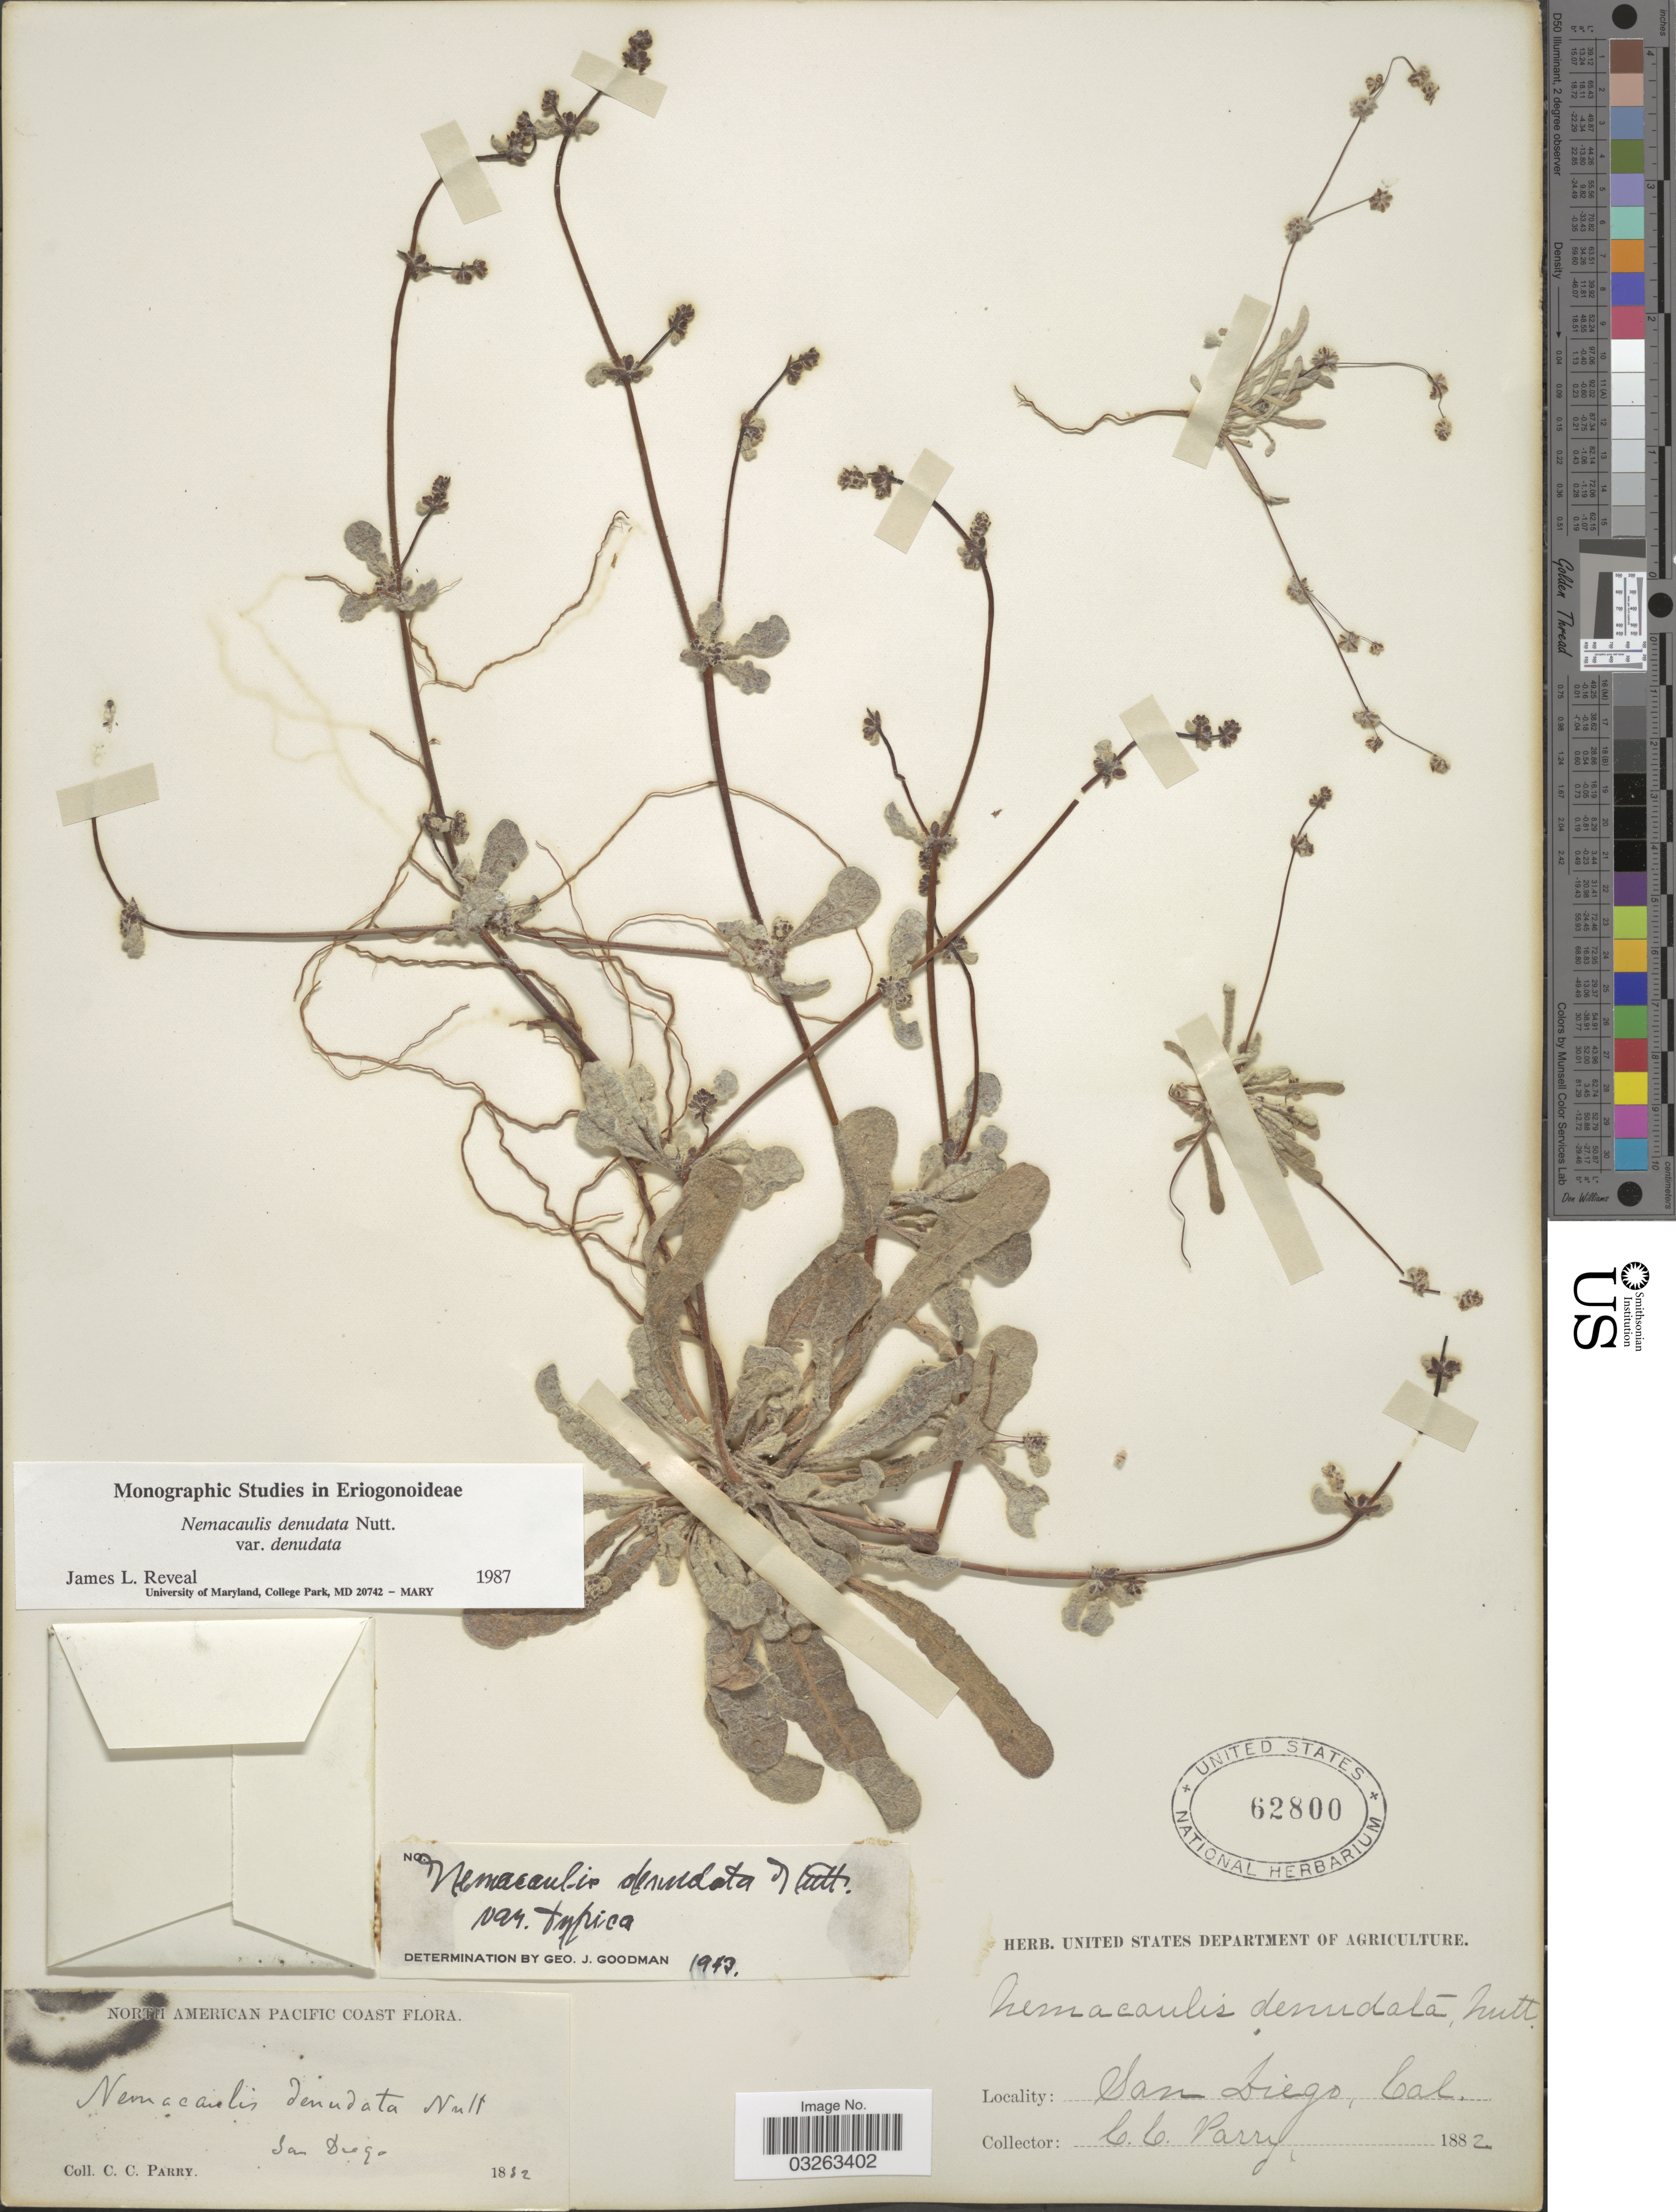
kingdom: Plantae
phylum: Tracheophyta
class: Magnoliopsida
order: Caryophyllales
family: Polygonaceae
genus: Nemacaulis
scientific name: Nemacaulis denudata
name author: Nutt.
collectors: C. C. Parry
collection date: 1882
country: United States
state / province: California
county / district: San Diego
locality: San Diego.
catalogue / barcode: US 62800